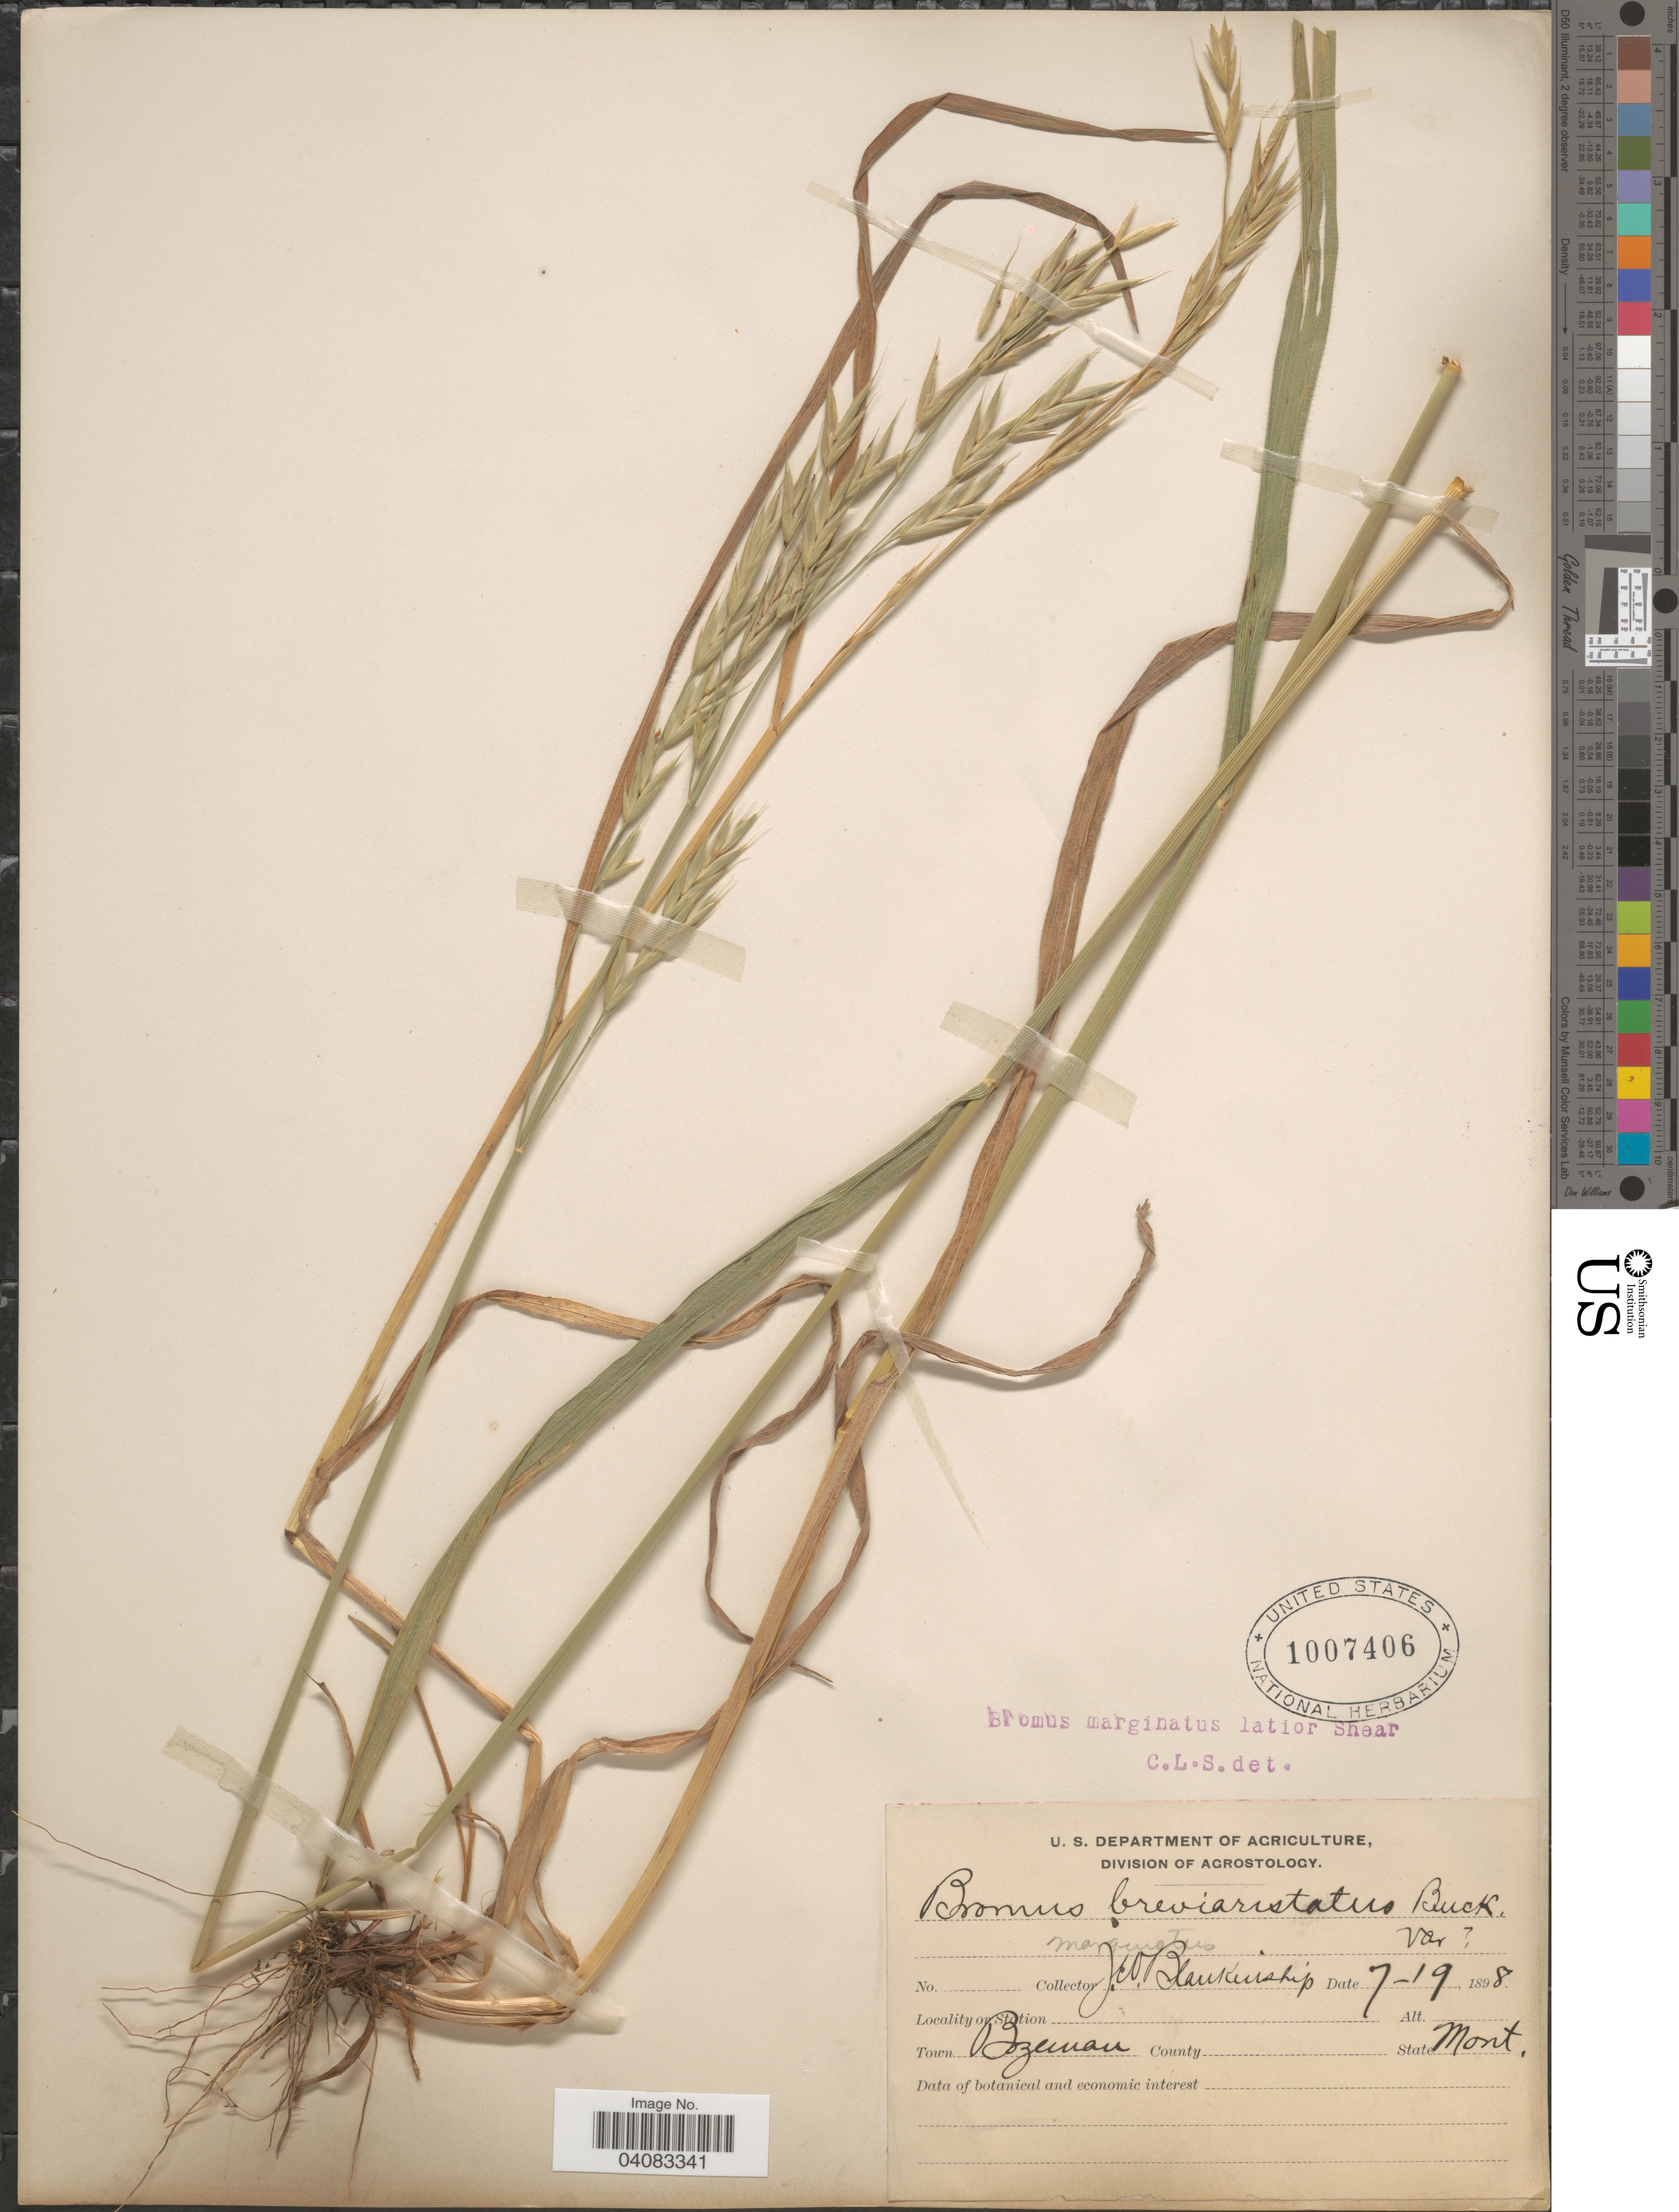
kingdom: Plantae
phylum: Tracheophyta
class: Liliopsida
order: Poales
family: Poaceae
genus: Bromus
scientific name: Bromus marginatus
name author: Nees ex Steud.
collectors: J. W. Blankinship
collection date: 1898-07-19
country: United States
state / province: Montana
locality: Town Bozeman.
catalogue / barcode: US 1007406